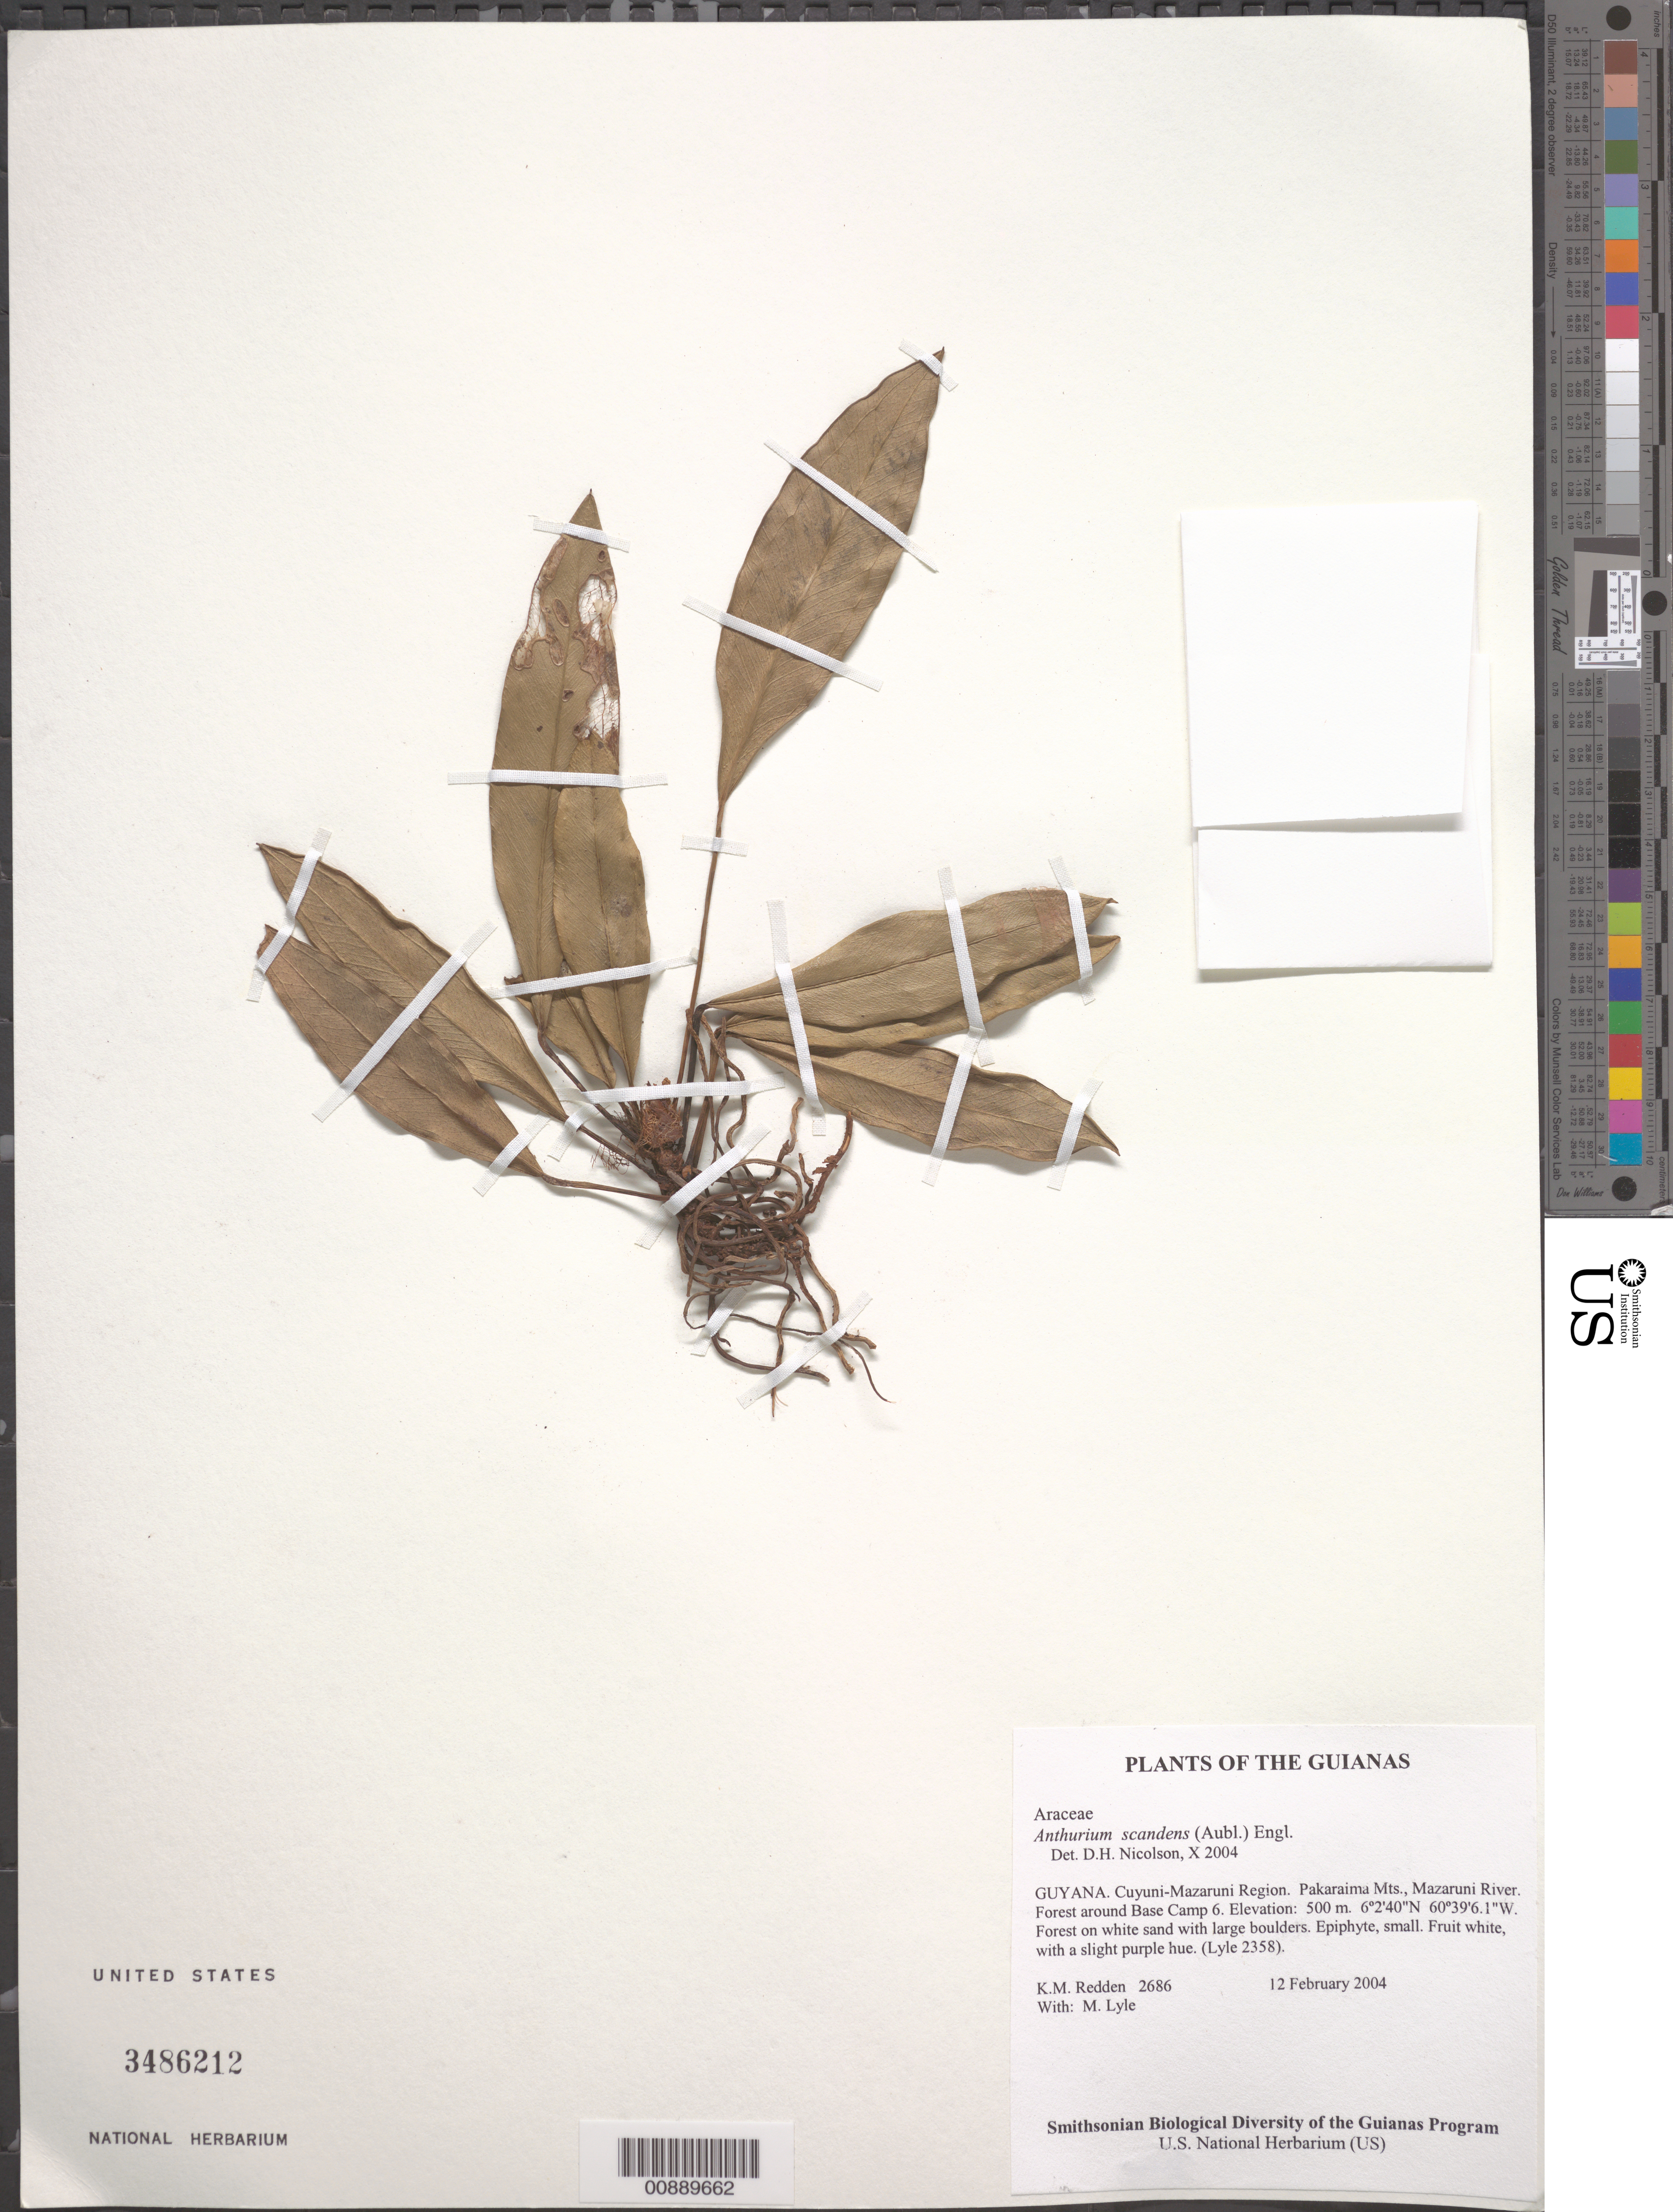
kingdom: Plantae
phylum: Tracheophyta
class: Liliopsida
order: Alismatales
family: Araceae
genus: Anthurium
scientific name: Anthurium scandens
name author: (Aubl.) Engl.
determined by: Nicolson, Dan H.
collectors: K. M. Redden & M. Lyle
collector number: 2686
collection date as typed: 12 February 2004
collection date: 2004-02-12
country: Guyana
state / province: Cuyuni-Mazaruni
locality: Pakaraima Mts., Mazaruni River. Forest around Base Camp 6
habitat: Forest on white sand with large boulders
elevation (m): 500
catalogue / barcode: US 3486212